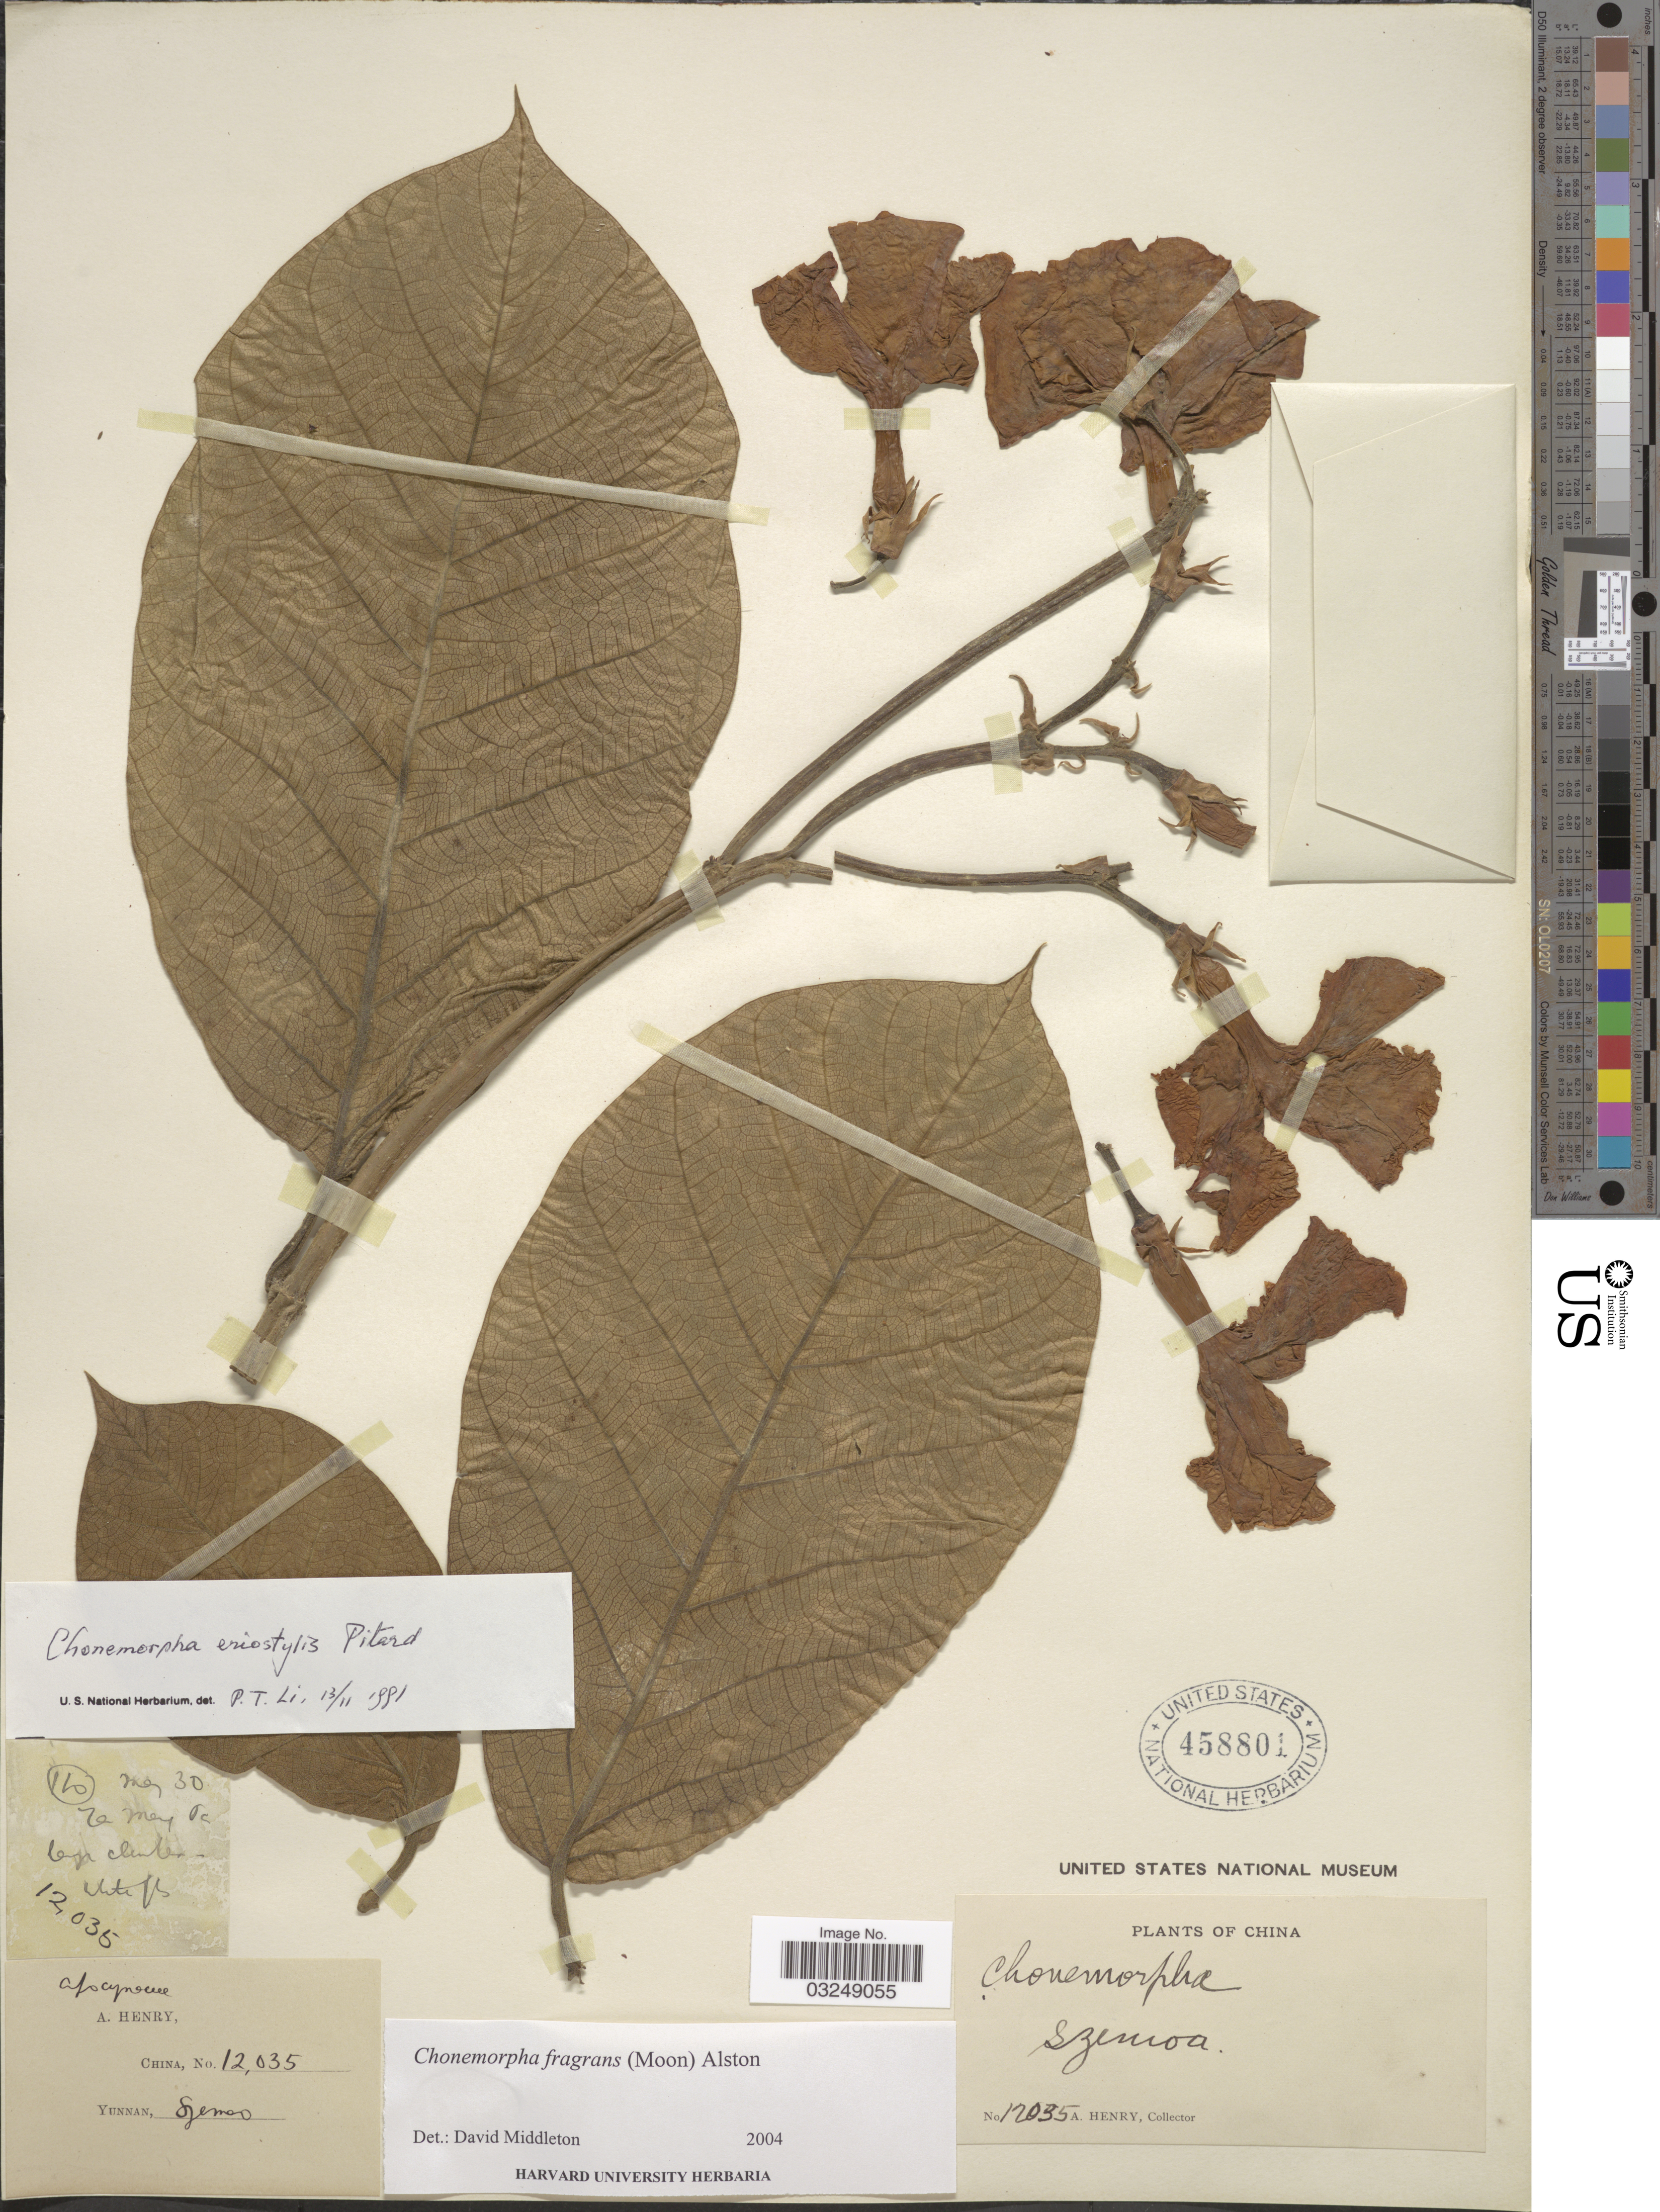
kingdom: Plantae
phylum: Tracheophyta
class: Magnoliopsida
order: Gentianales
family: Apocynaceae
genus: Chonemorpha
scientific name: Chonemorpha fragrans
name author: (K.H. Moon) Alston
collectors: A. Henry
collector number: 12035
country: China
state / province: Yunnan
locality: Szemoa.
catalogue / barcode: US 458801